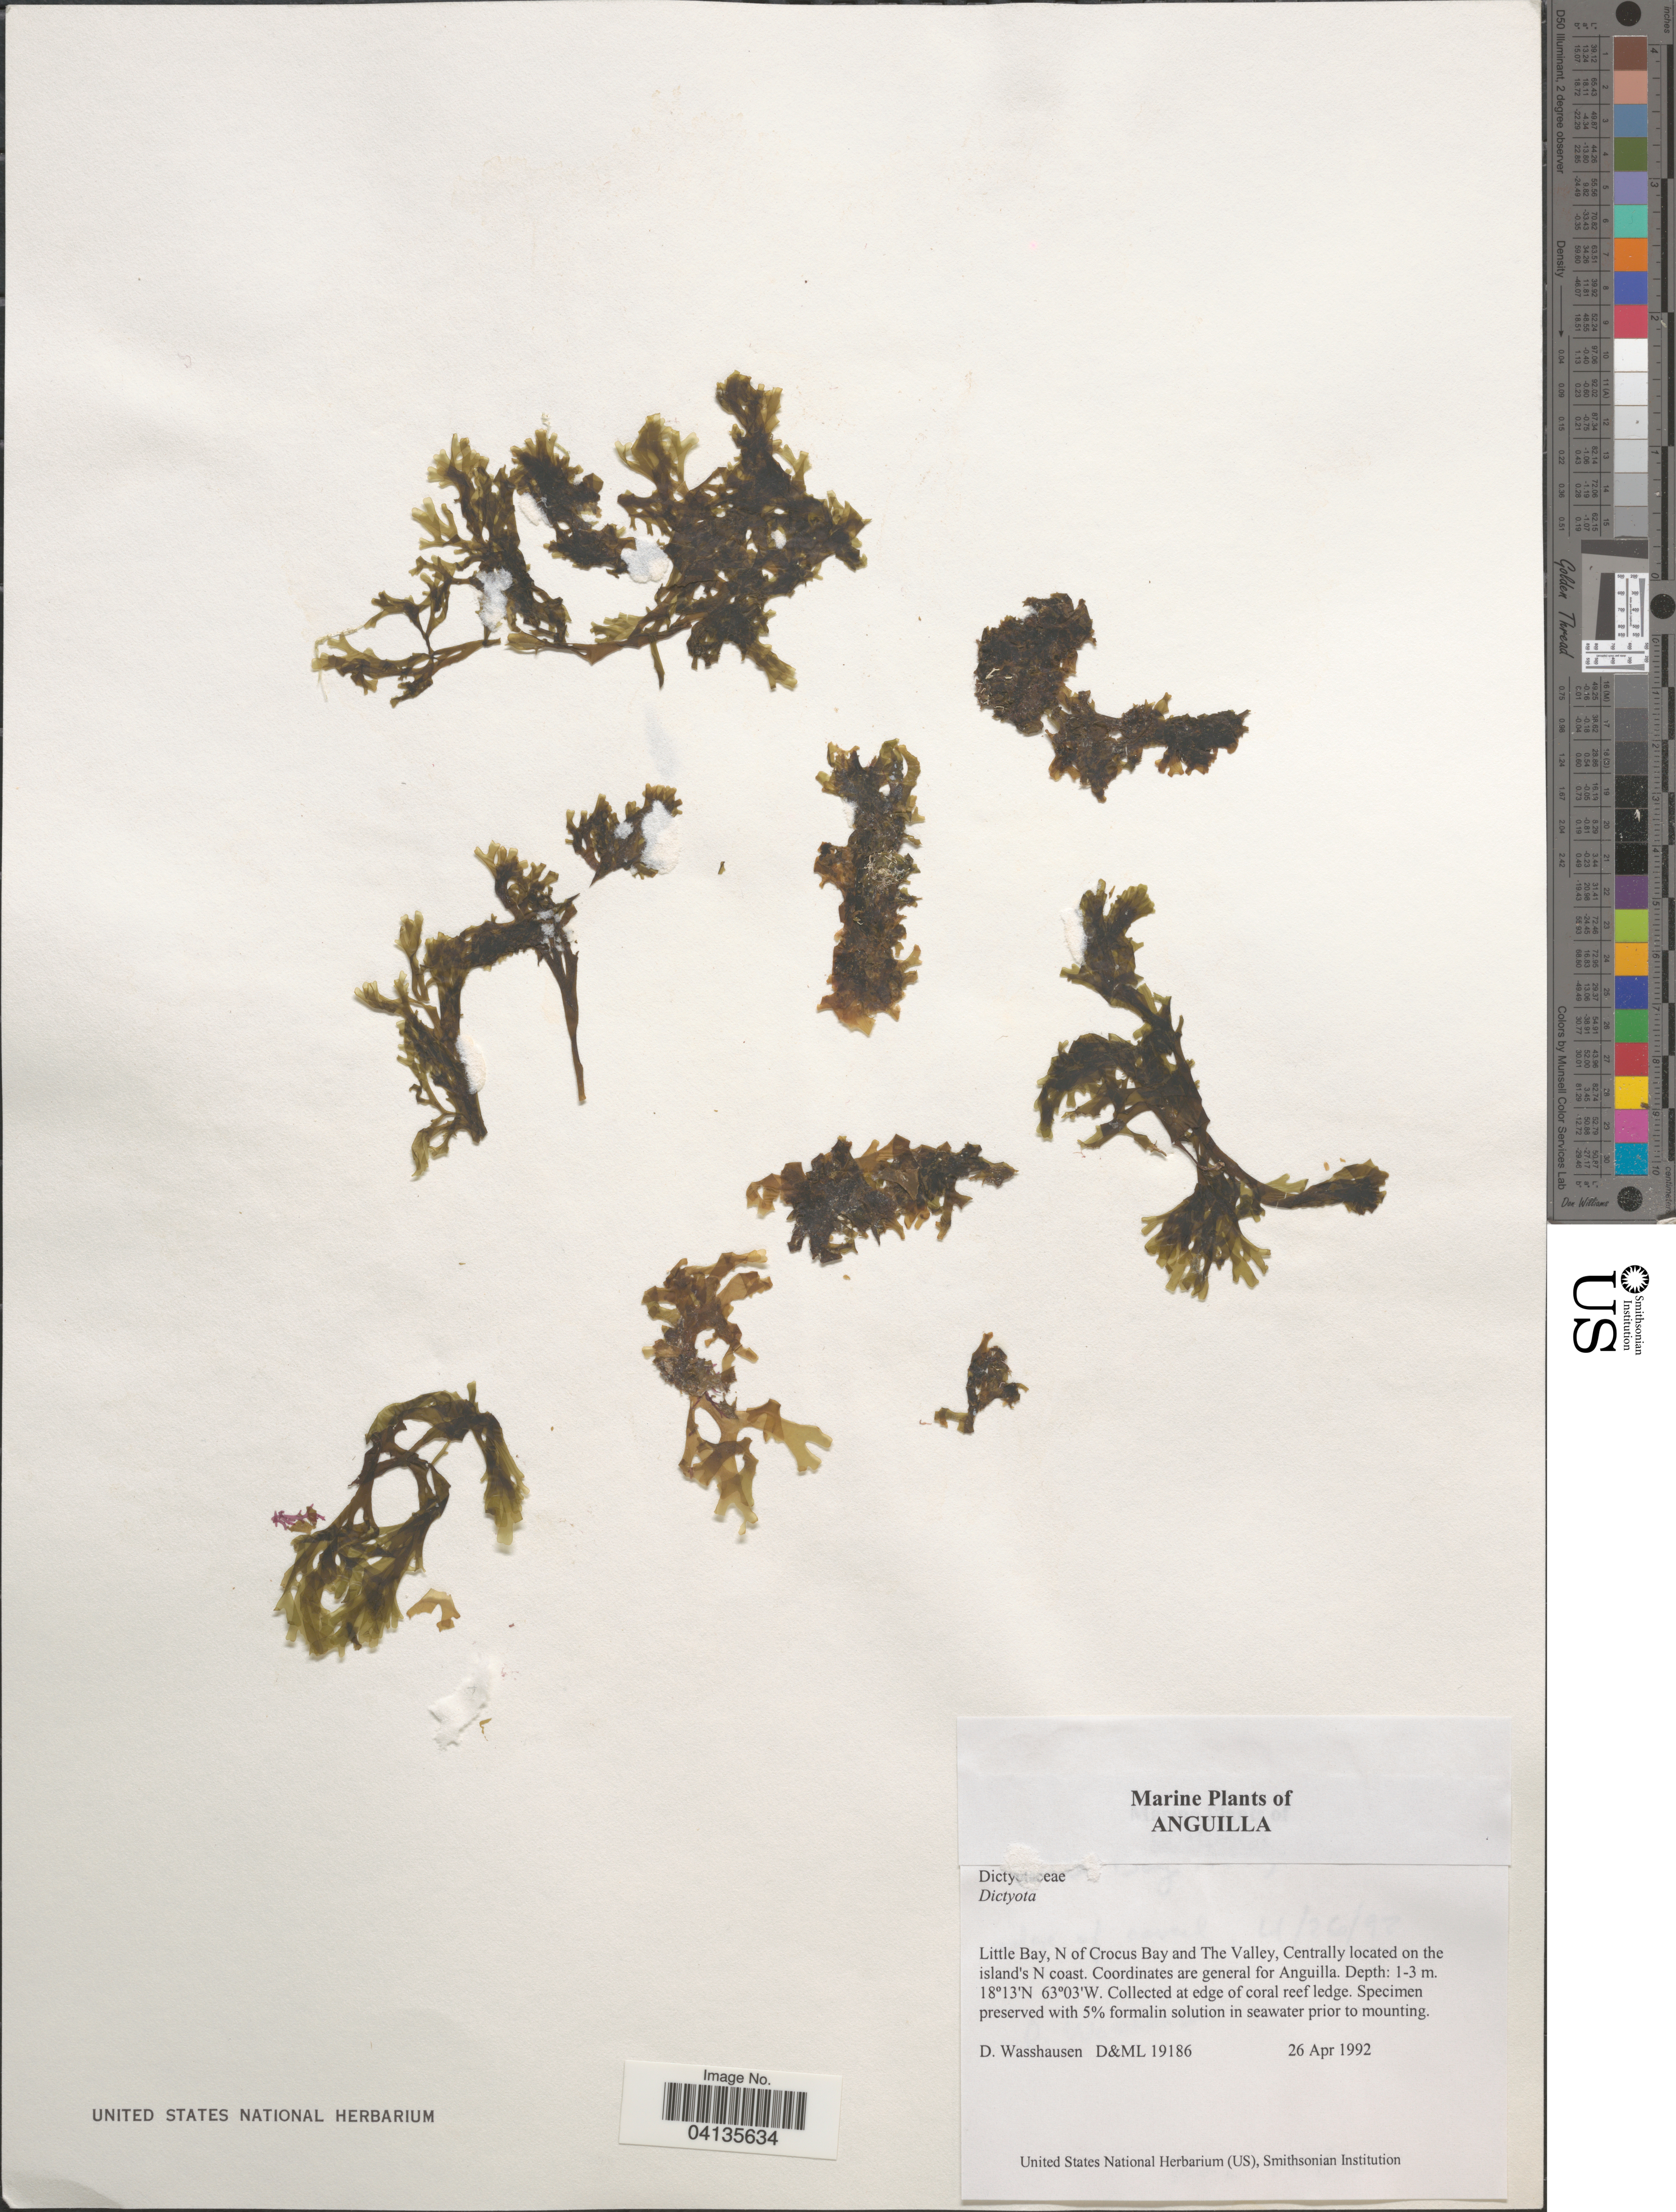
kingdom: Chromista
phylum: Ochrophyta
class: Phaeophyceae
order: Dictyotales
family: Dictyotaceae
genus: Dictyota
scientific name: Dictyota sp.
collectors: D. C. Wasshausen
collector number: D&ML19186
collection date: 1992-04-26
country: Anguilla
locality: Little Bay, N of Crocus Bay and The Valley, Centrally located on the island's N coast. Coordinates are general for Anguila.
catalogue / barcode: US 238515